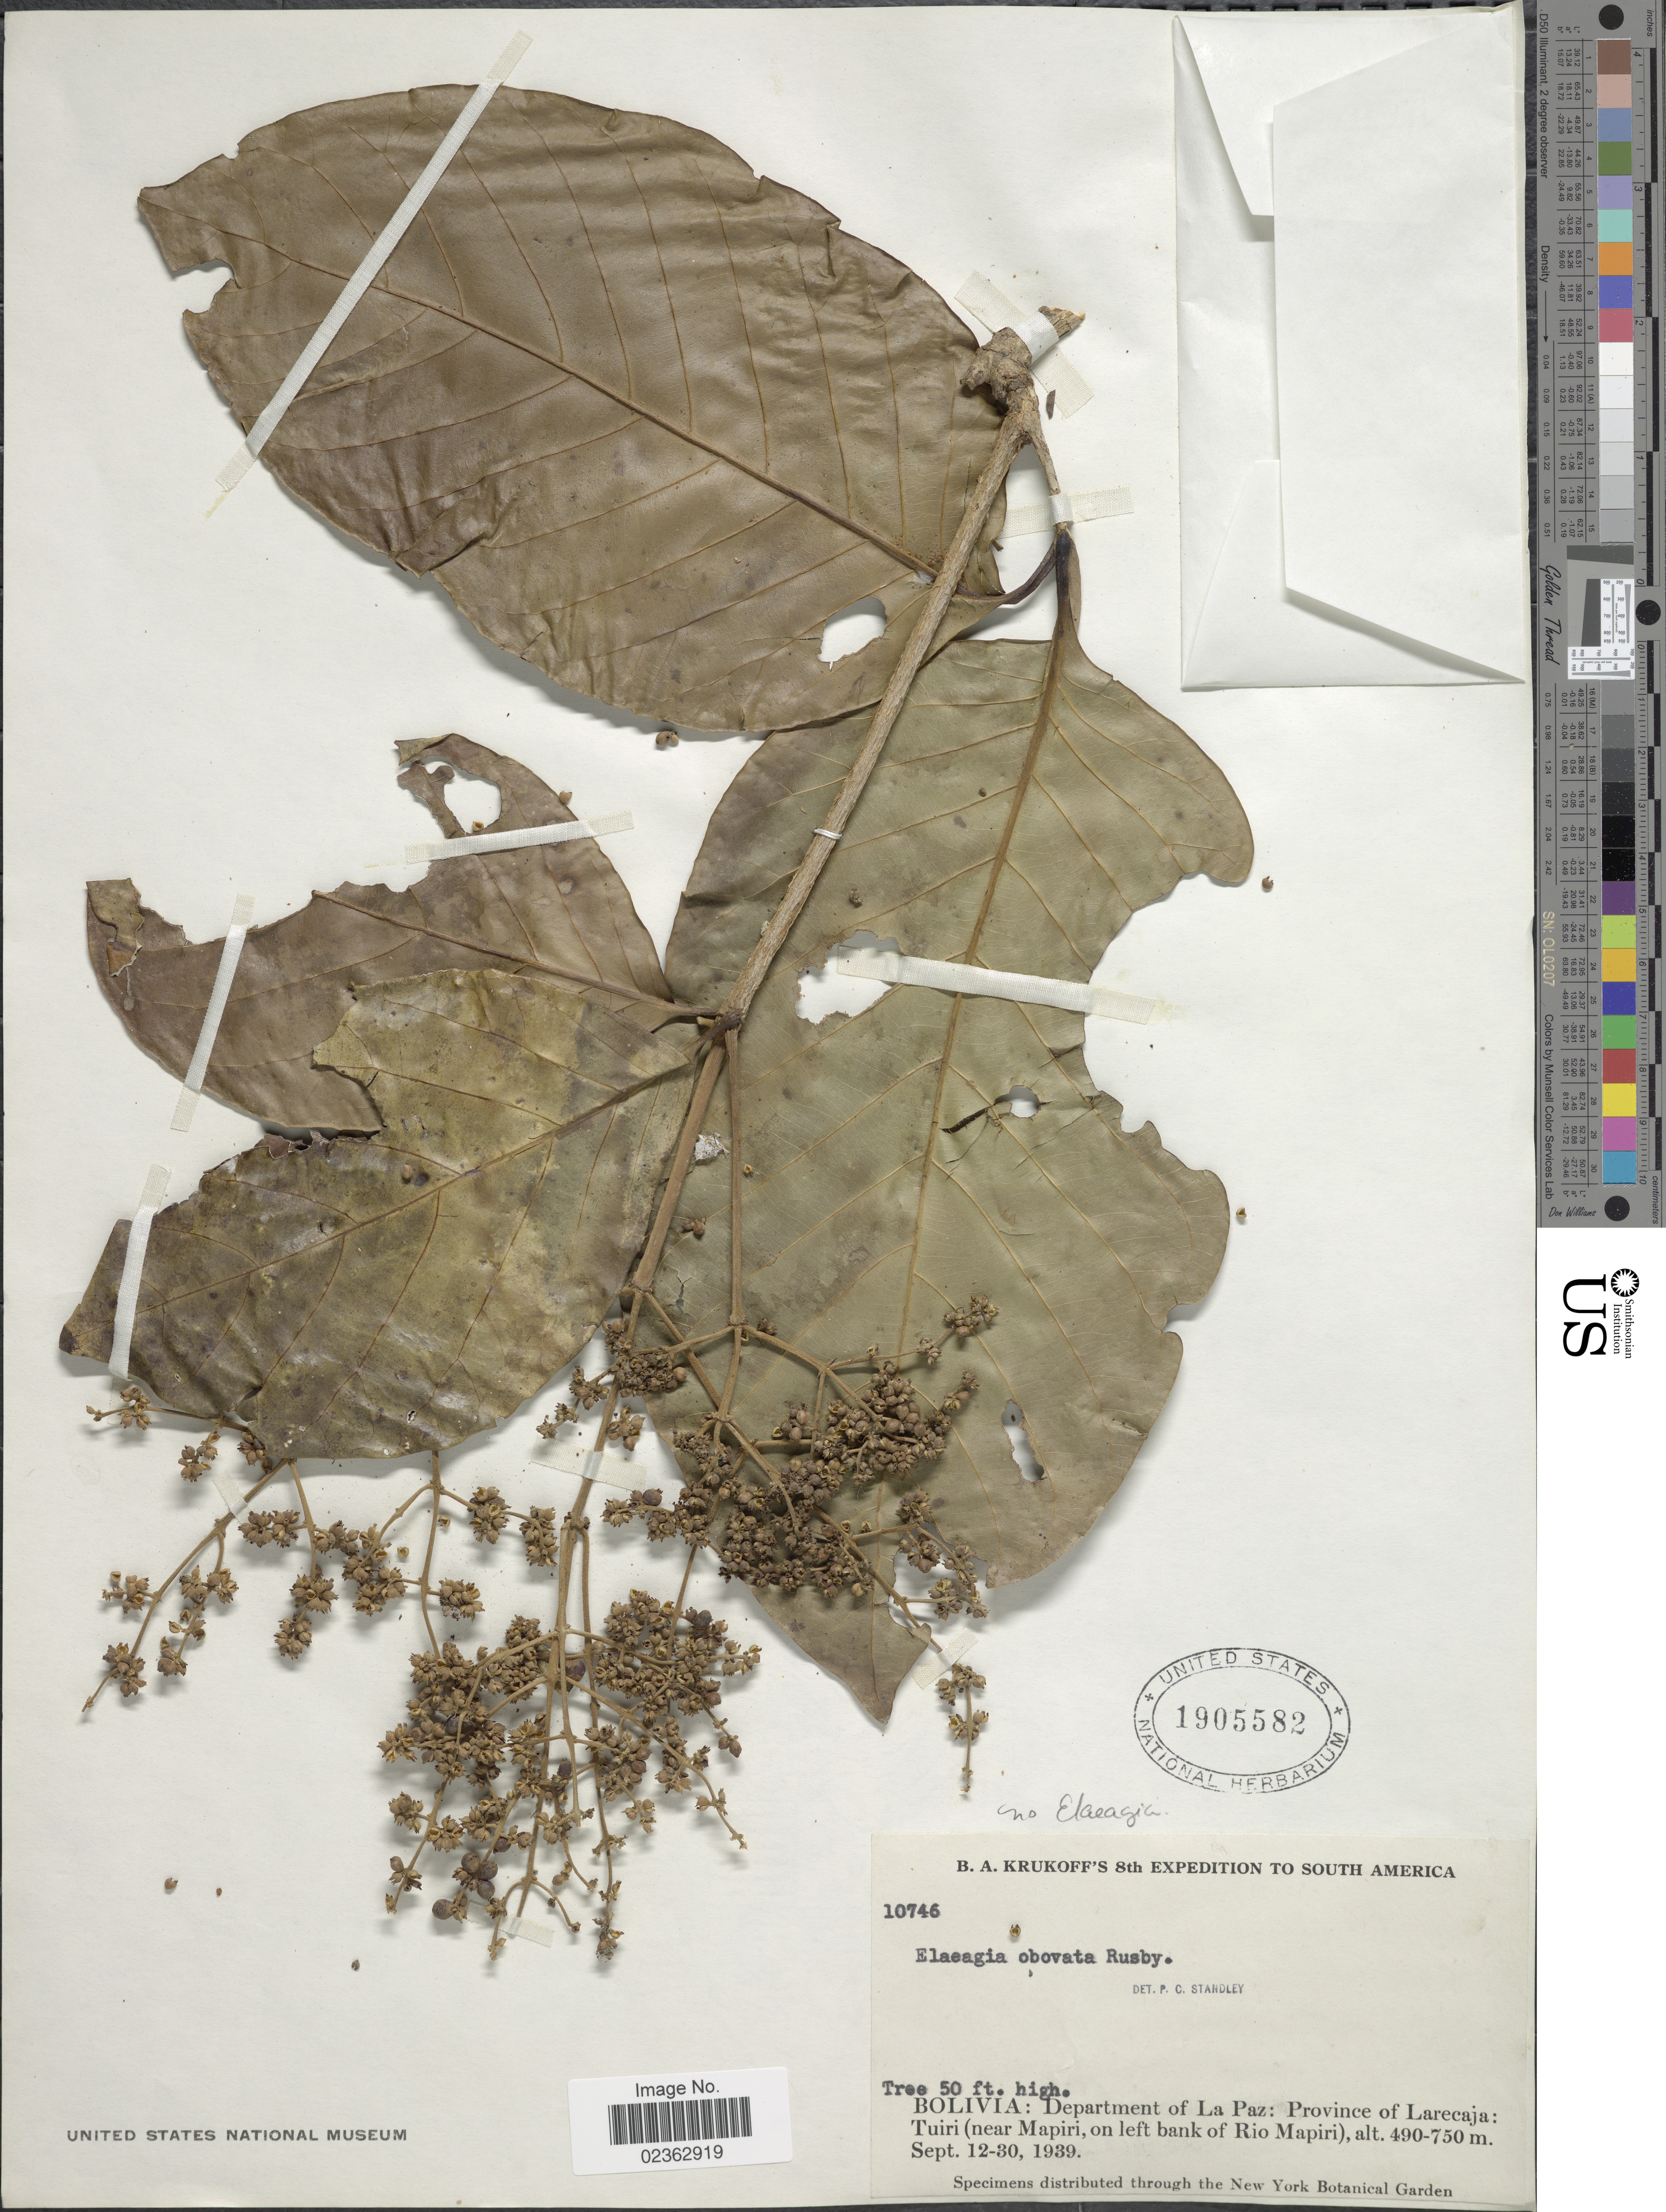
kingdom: Plantae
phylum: Tracheophyta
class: Magnoliopsida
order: Gentianales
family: Rubiaceae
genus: Simira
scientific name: Simira sp.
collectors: B. A. Krukoff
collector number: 10746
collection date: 1939-09-12/1939-09-30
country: Bolivia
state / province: La Paz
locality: Province of Larecaja: Tuiri (near Mapiri, on left bank of Rio Mapiri)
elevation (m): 490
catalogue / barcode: US 1905582